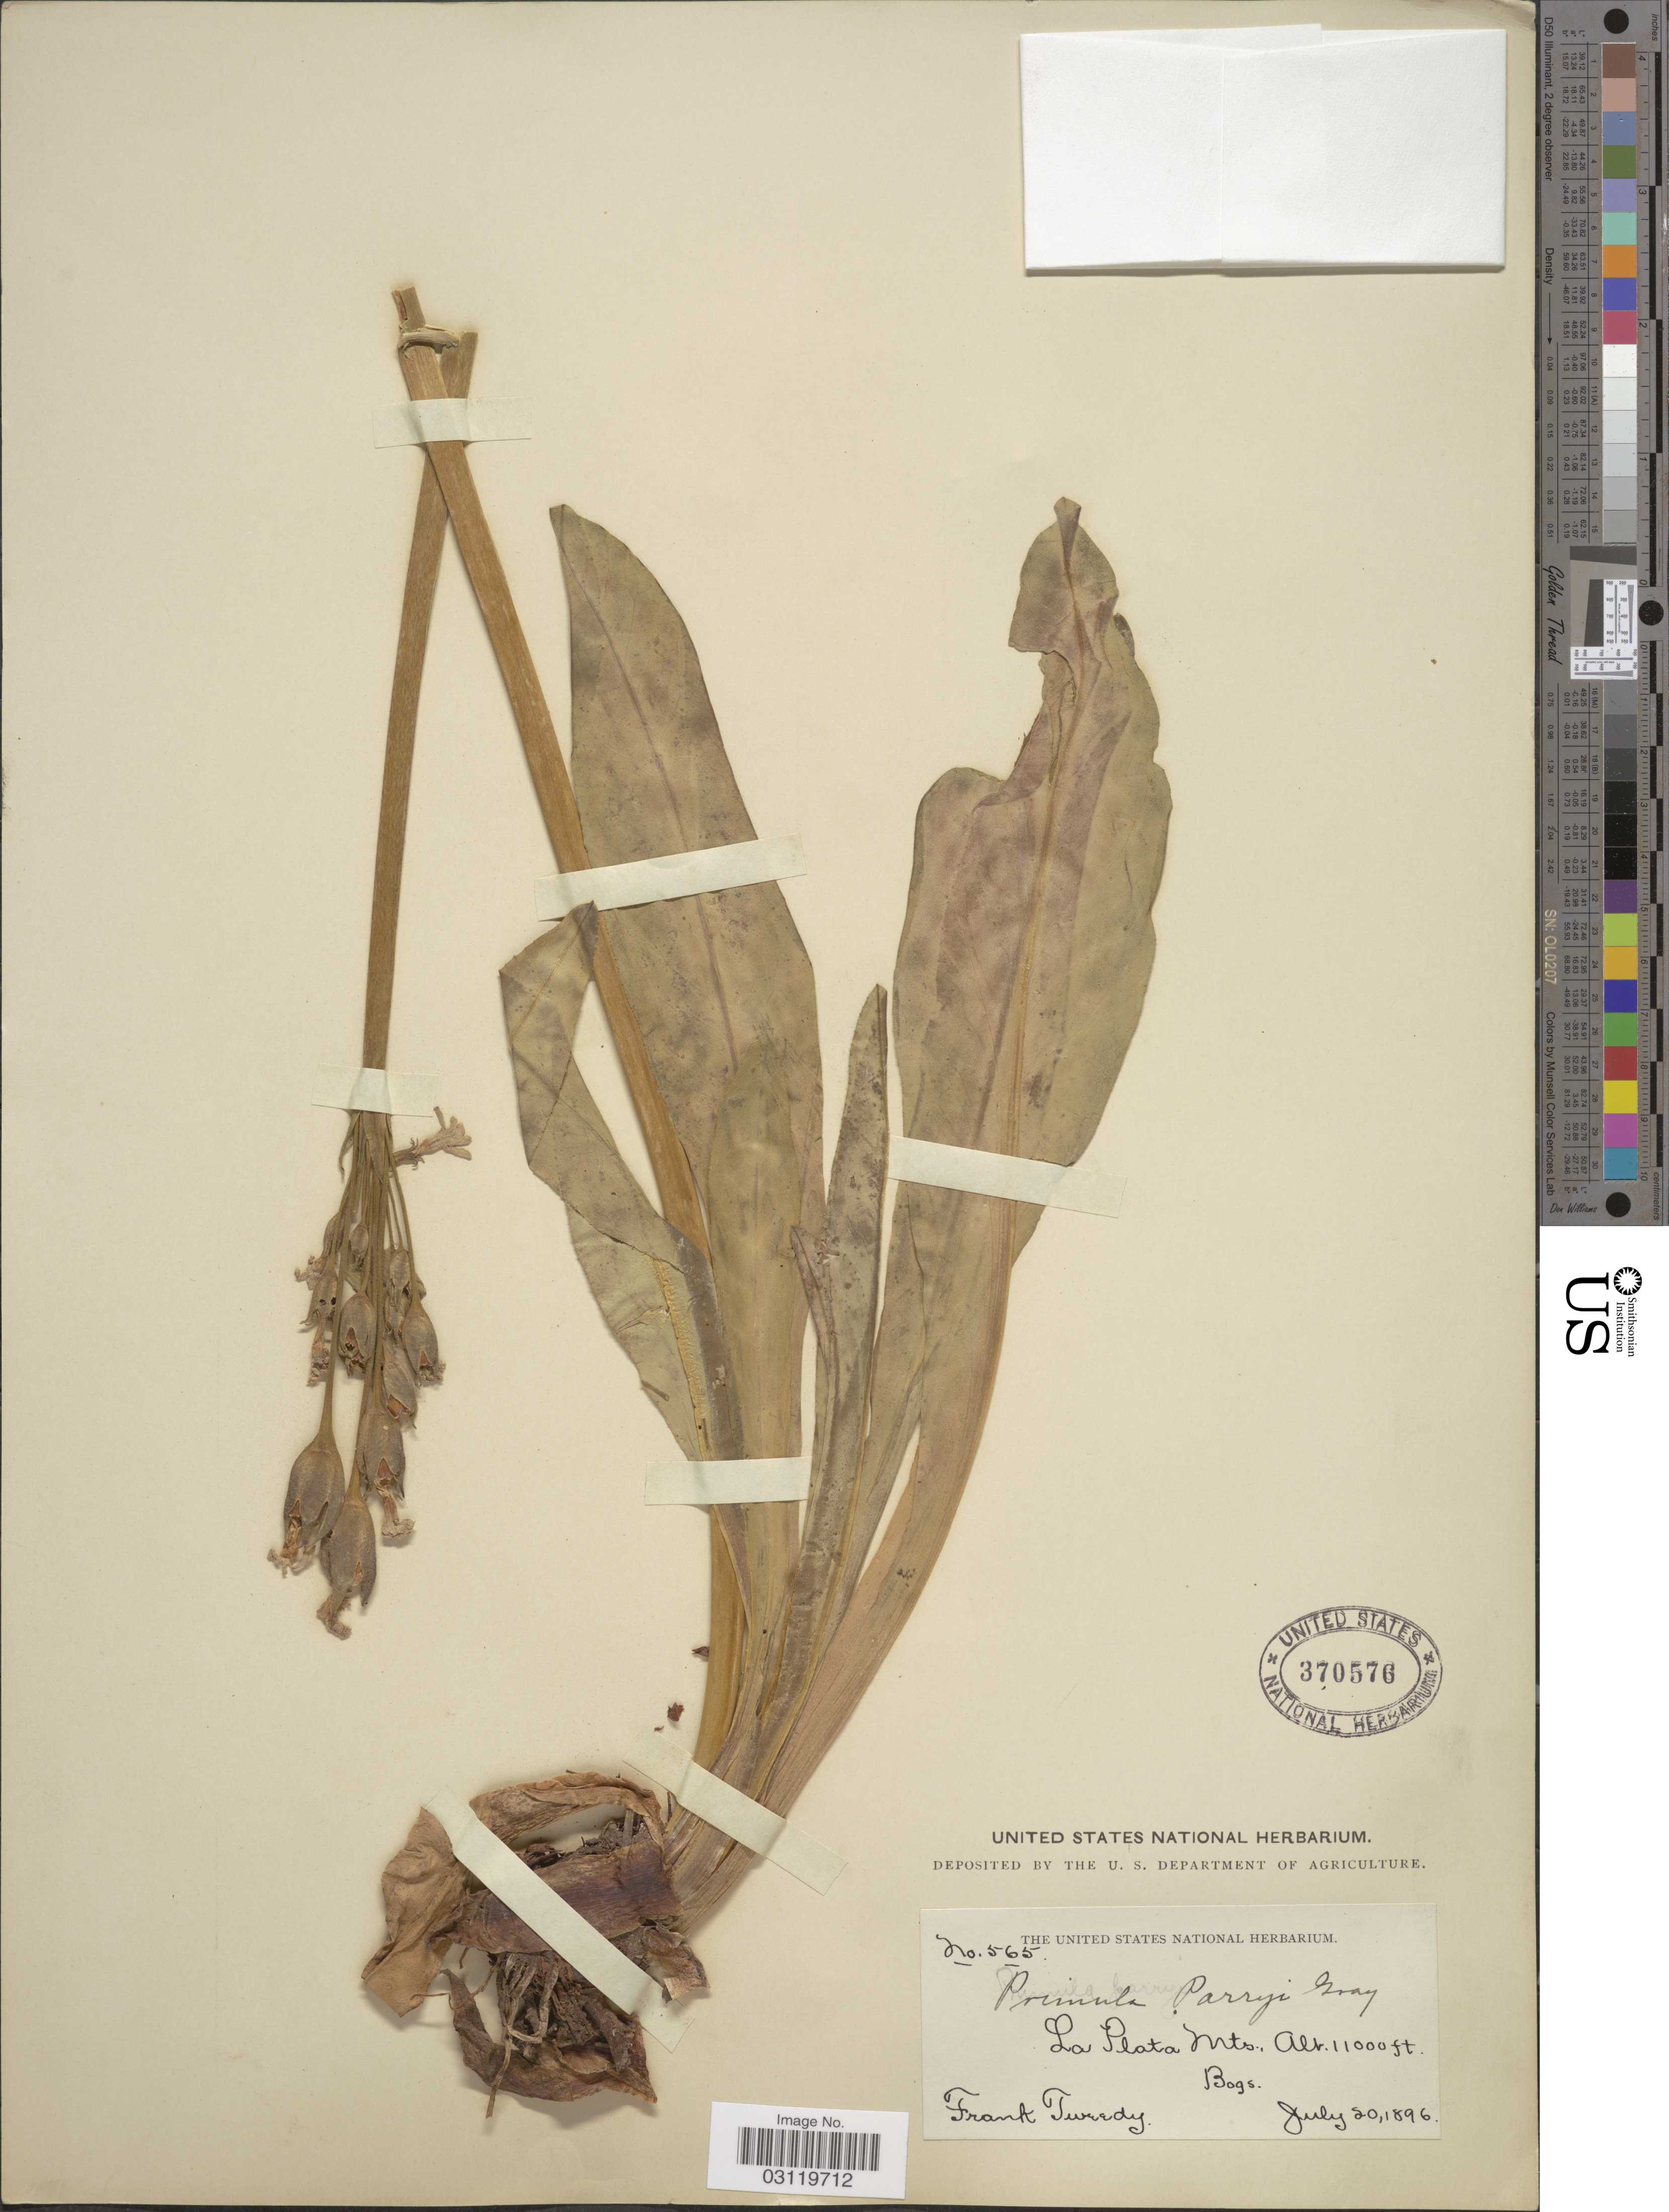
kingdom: Plantae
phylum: Tracheophyta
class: Magnoliopsida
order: Ericales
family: Primulaceae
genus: Primula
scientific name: Primula parryi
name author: A. Gray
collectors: F. Tweedy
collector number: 565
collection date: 1896-07-20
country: United States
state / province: Colorado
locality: La Plata Mts.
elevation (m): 3353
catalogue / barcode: US 370576